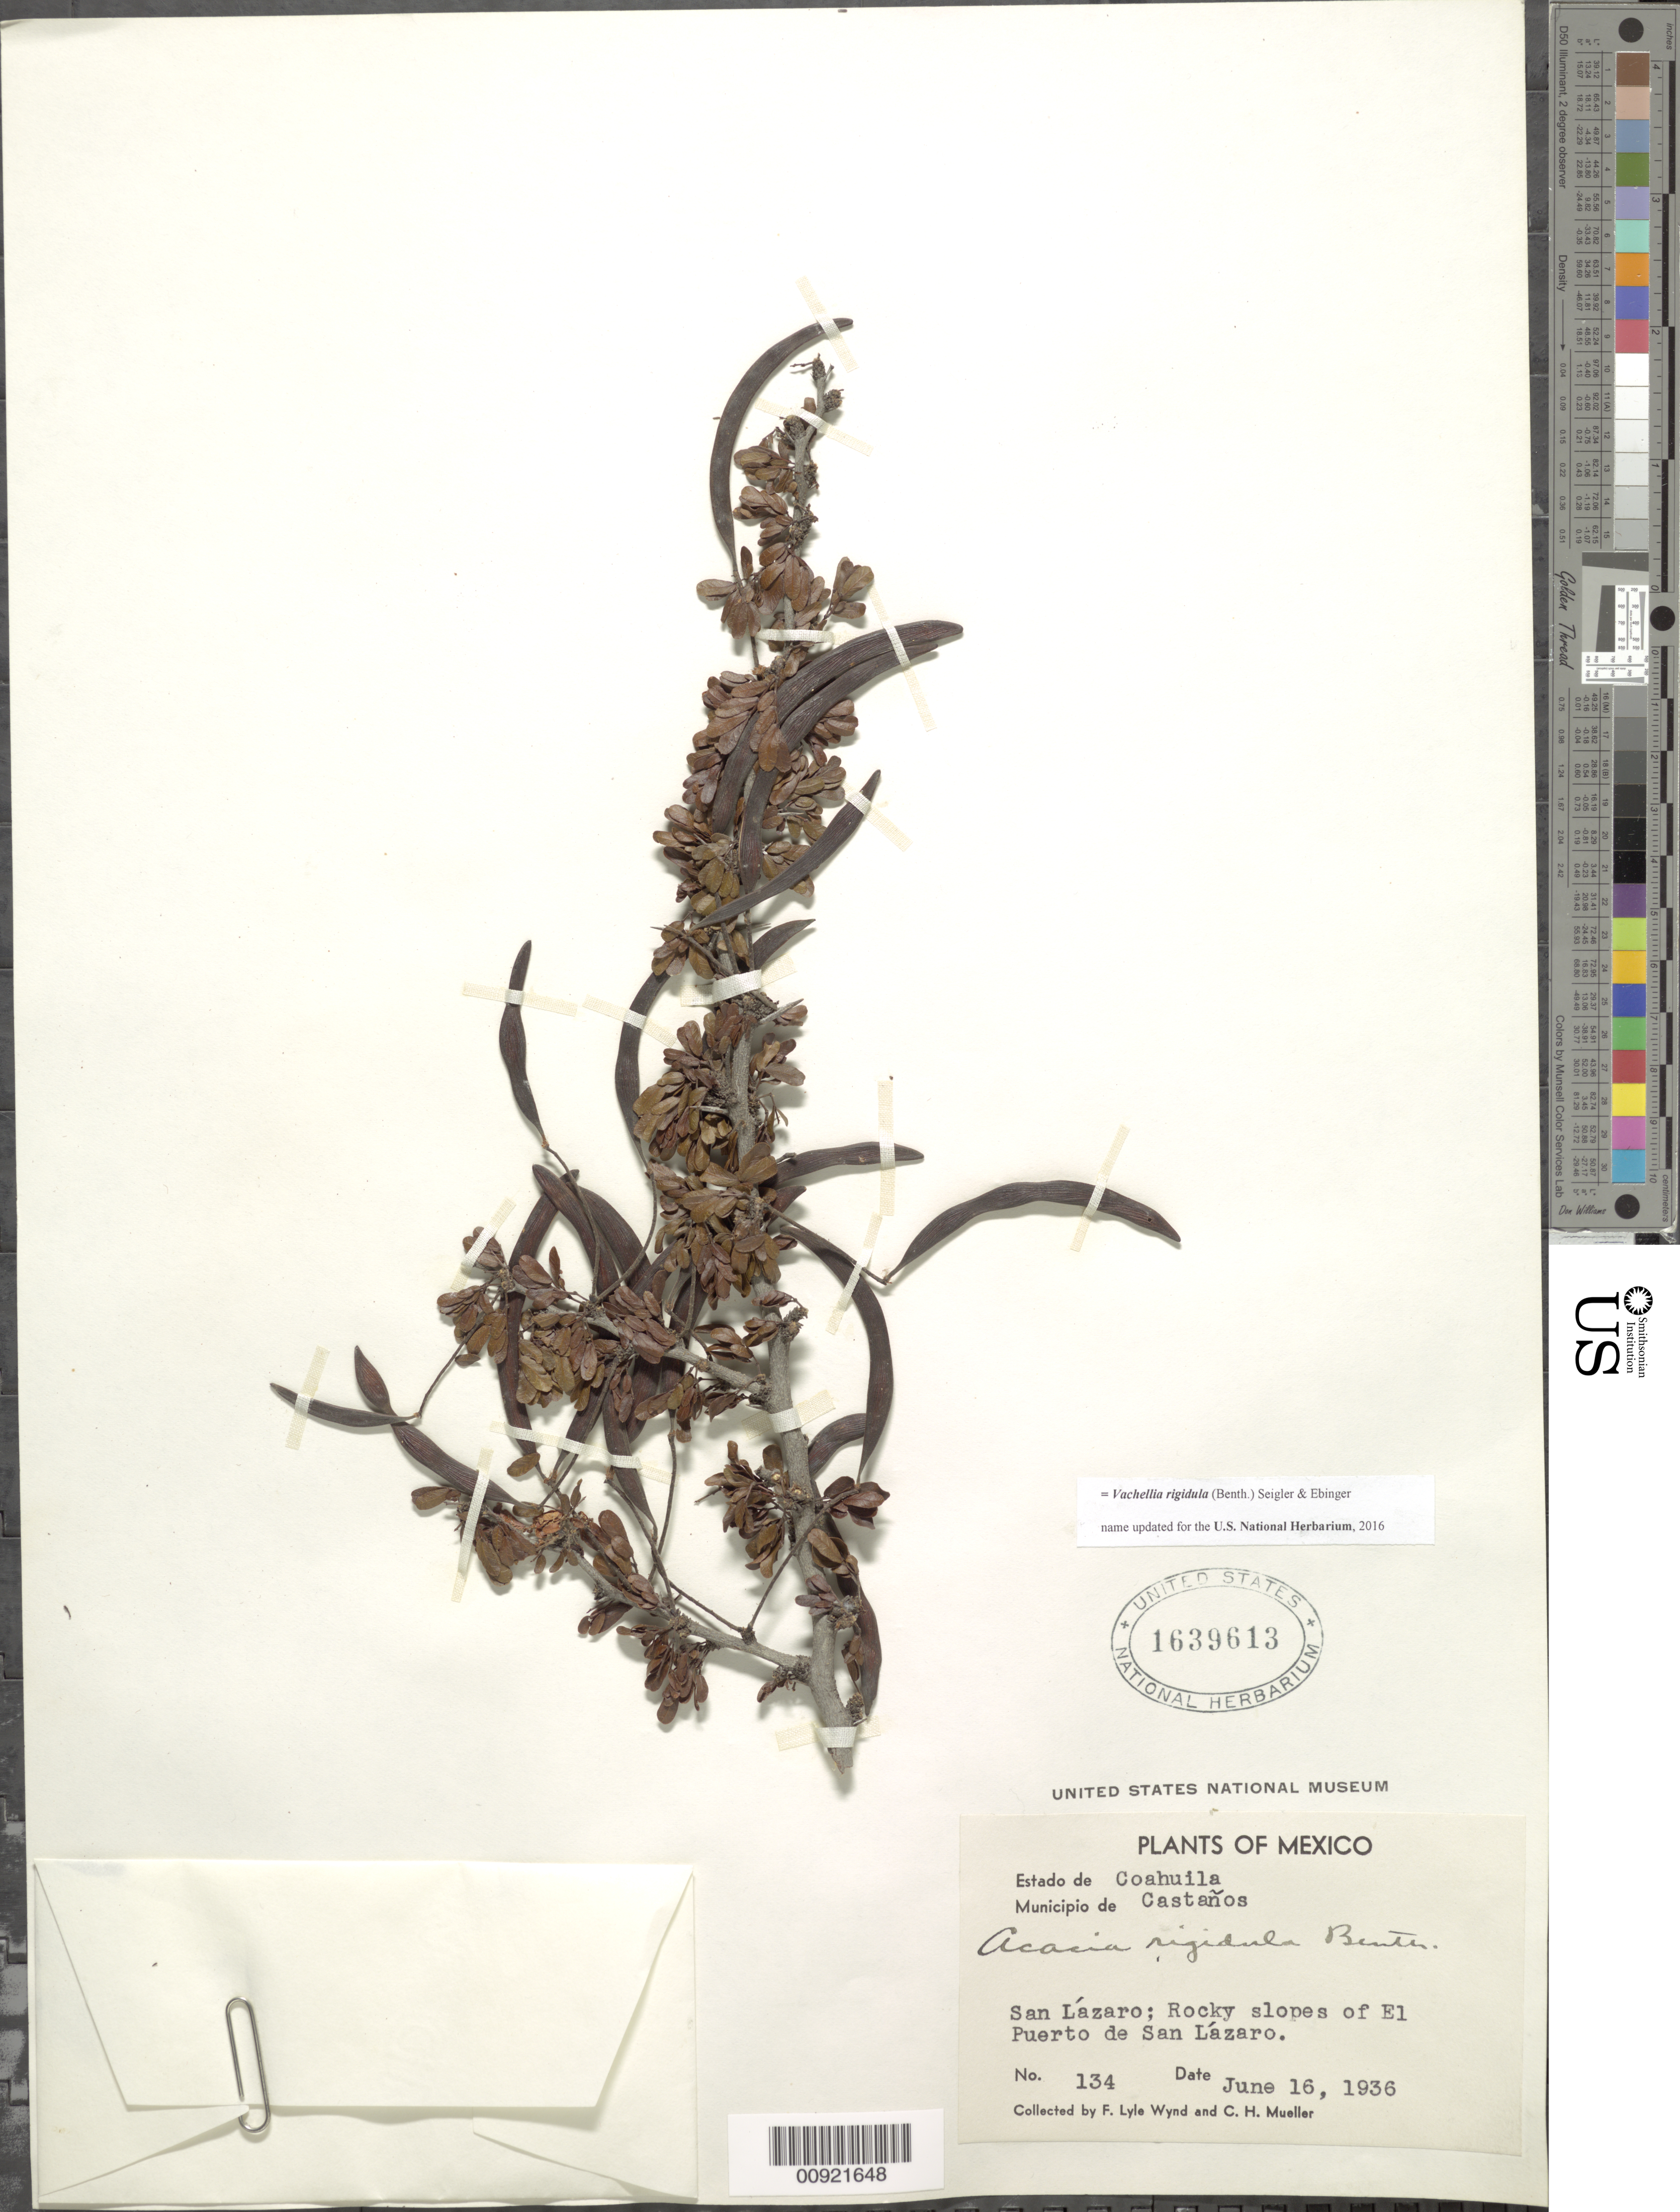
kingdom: Plantae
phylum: Tracheophyta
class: Magnoliopsida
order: Fabales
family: Fabaceae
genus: Vachellia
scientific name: Vachellia rigidula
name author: (Benth.) Seigler & Ebinger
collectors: F. L. Wynd & C. H. Mueller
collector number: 134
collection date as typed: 16 Jun 1936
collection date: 1936-06-16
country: Mexico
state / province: Coahuila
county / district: Castaños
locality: San Lázaro, El Puerto de San Lázaro. Municipio de Castaños, Estado de Coahuila.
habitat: Rocky slopes of el Puerto.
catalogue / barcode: US 1639613